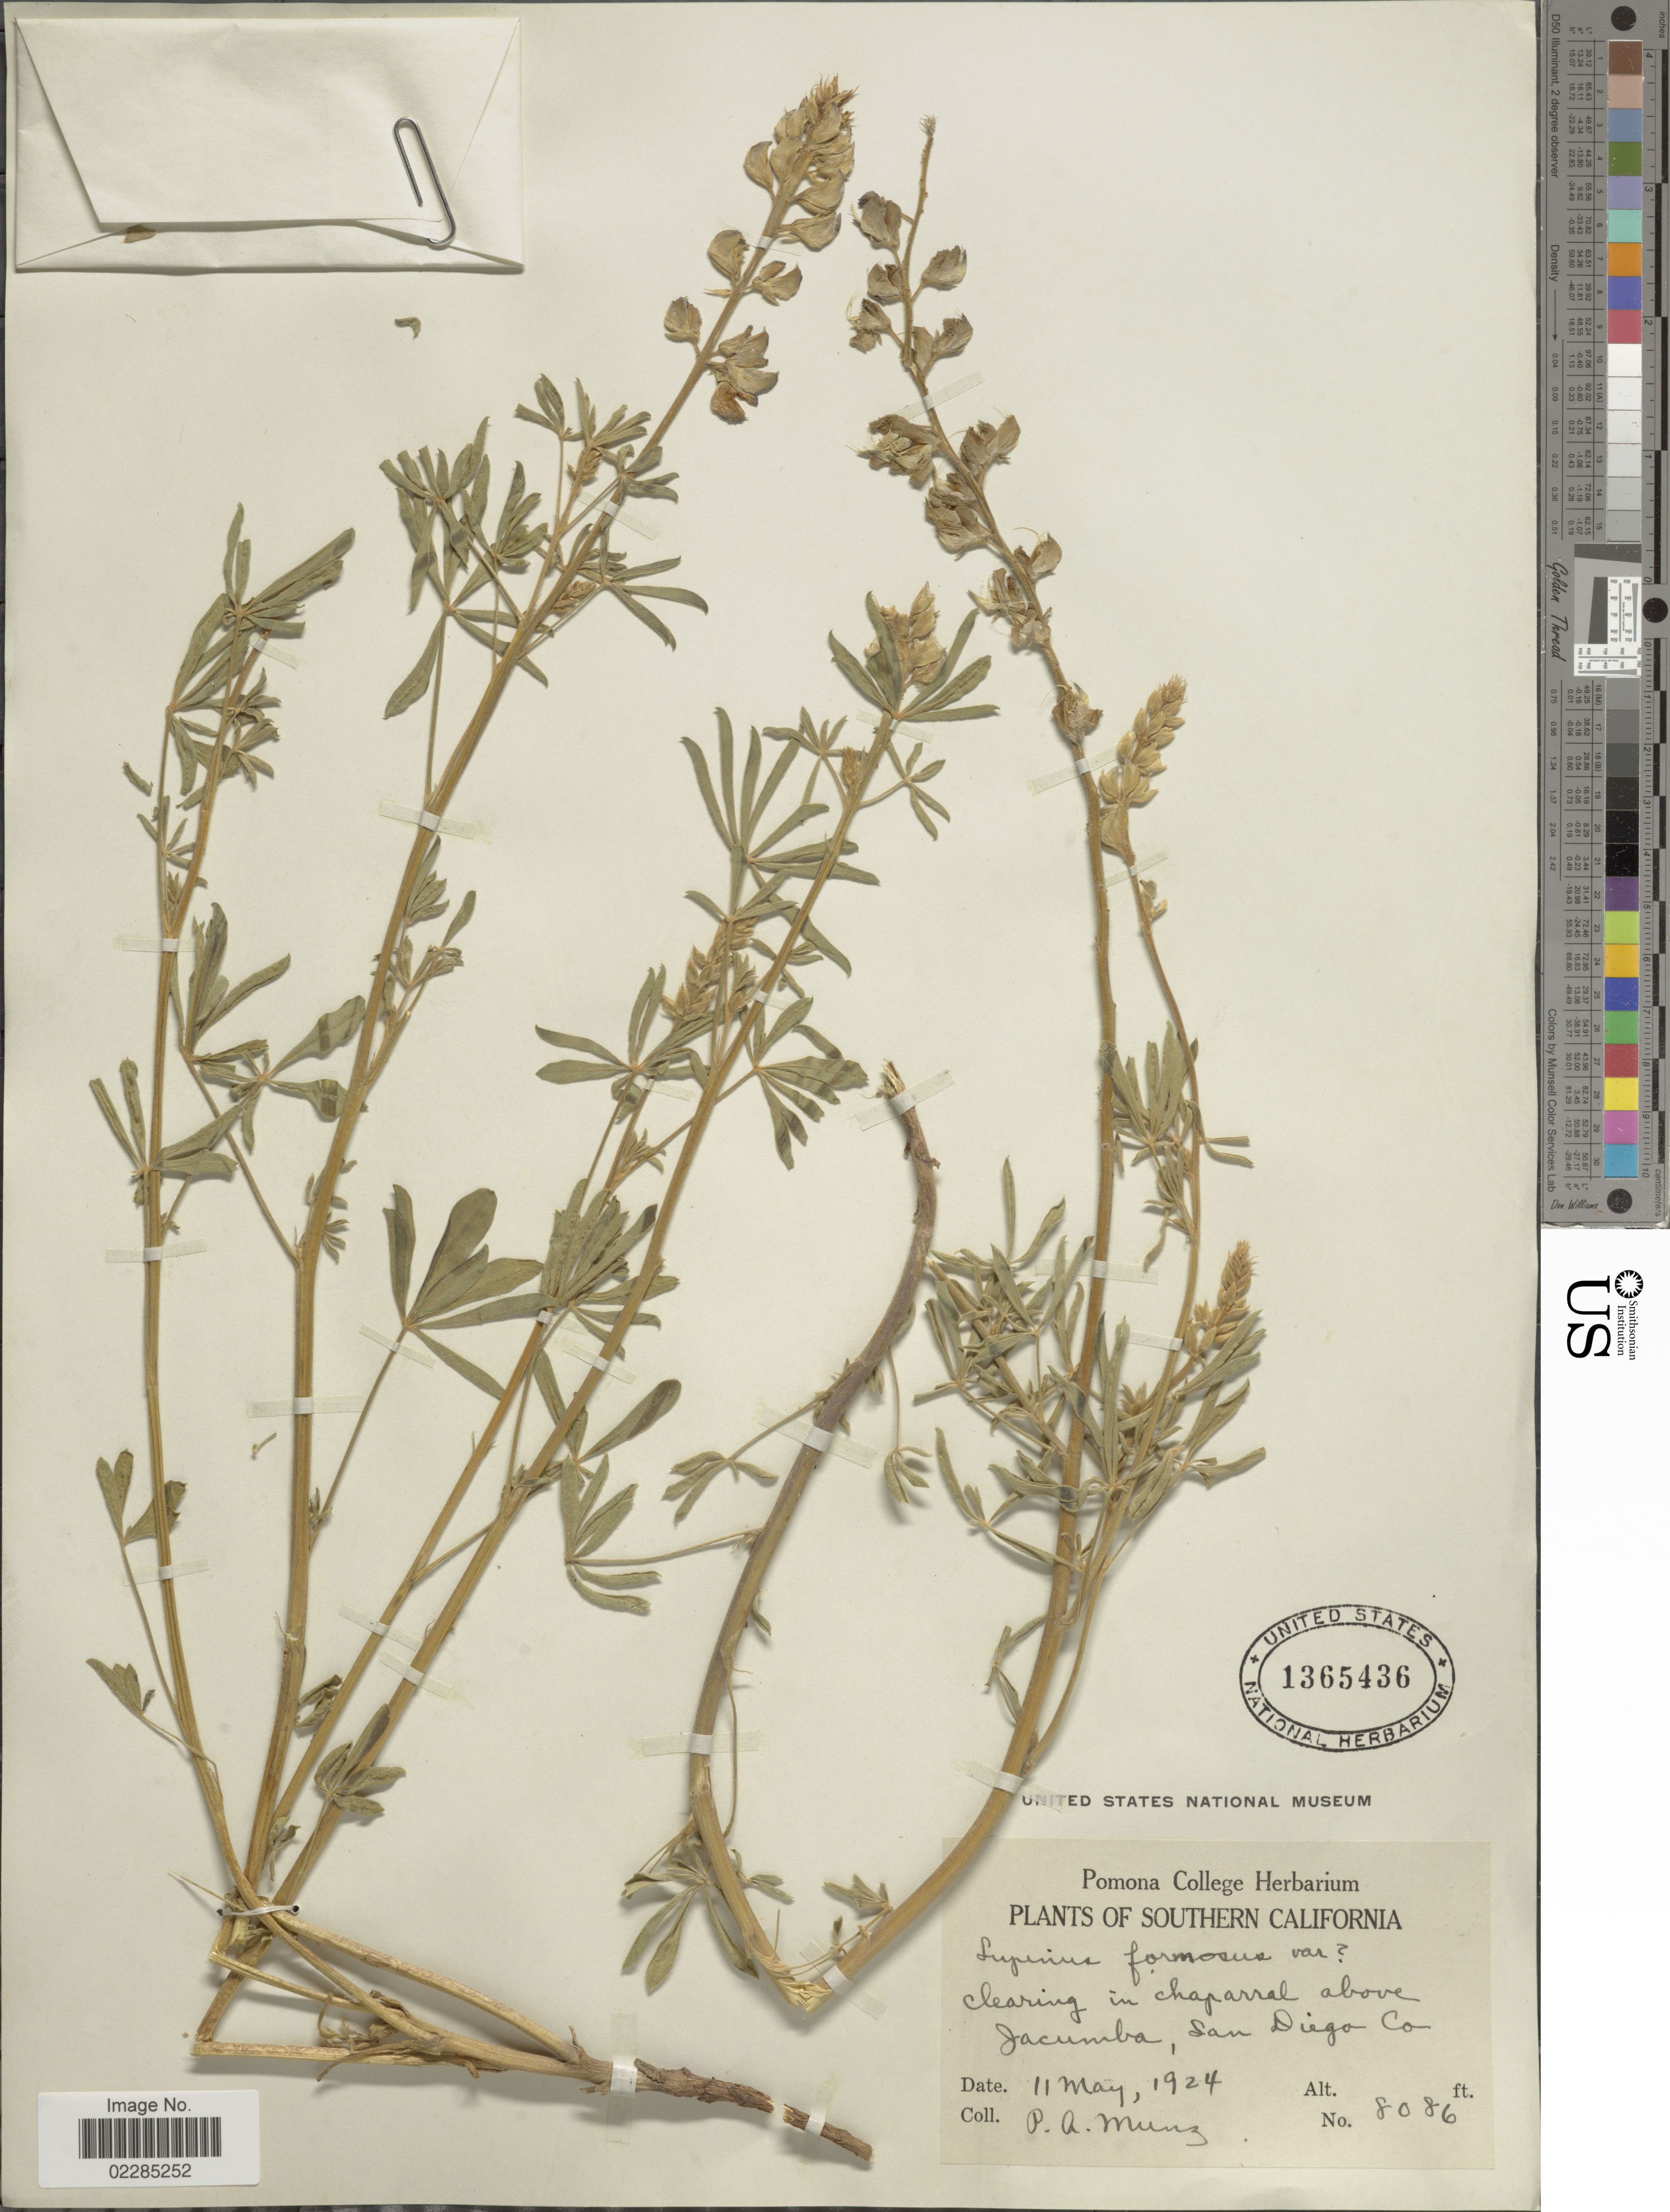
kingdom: Plantae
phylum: Tracheophyta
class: Magnoliopsida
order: Fabales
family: Fabaceae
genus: Lupinus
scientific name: Lupinus formosus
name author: Greene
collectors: P. A. Munz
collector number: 8086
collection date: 1924-05-11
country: United States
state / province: California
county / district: San Diego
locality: Southern California. Clearing in Chapparal above Jacumba, San Diego Co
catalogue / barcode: US 1365436